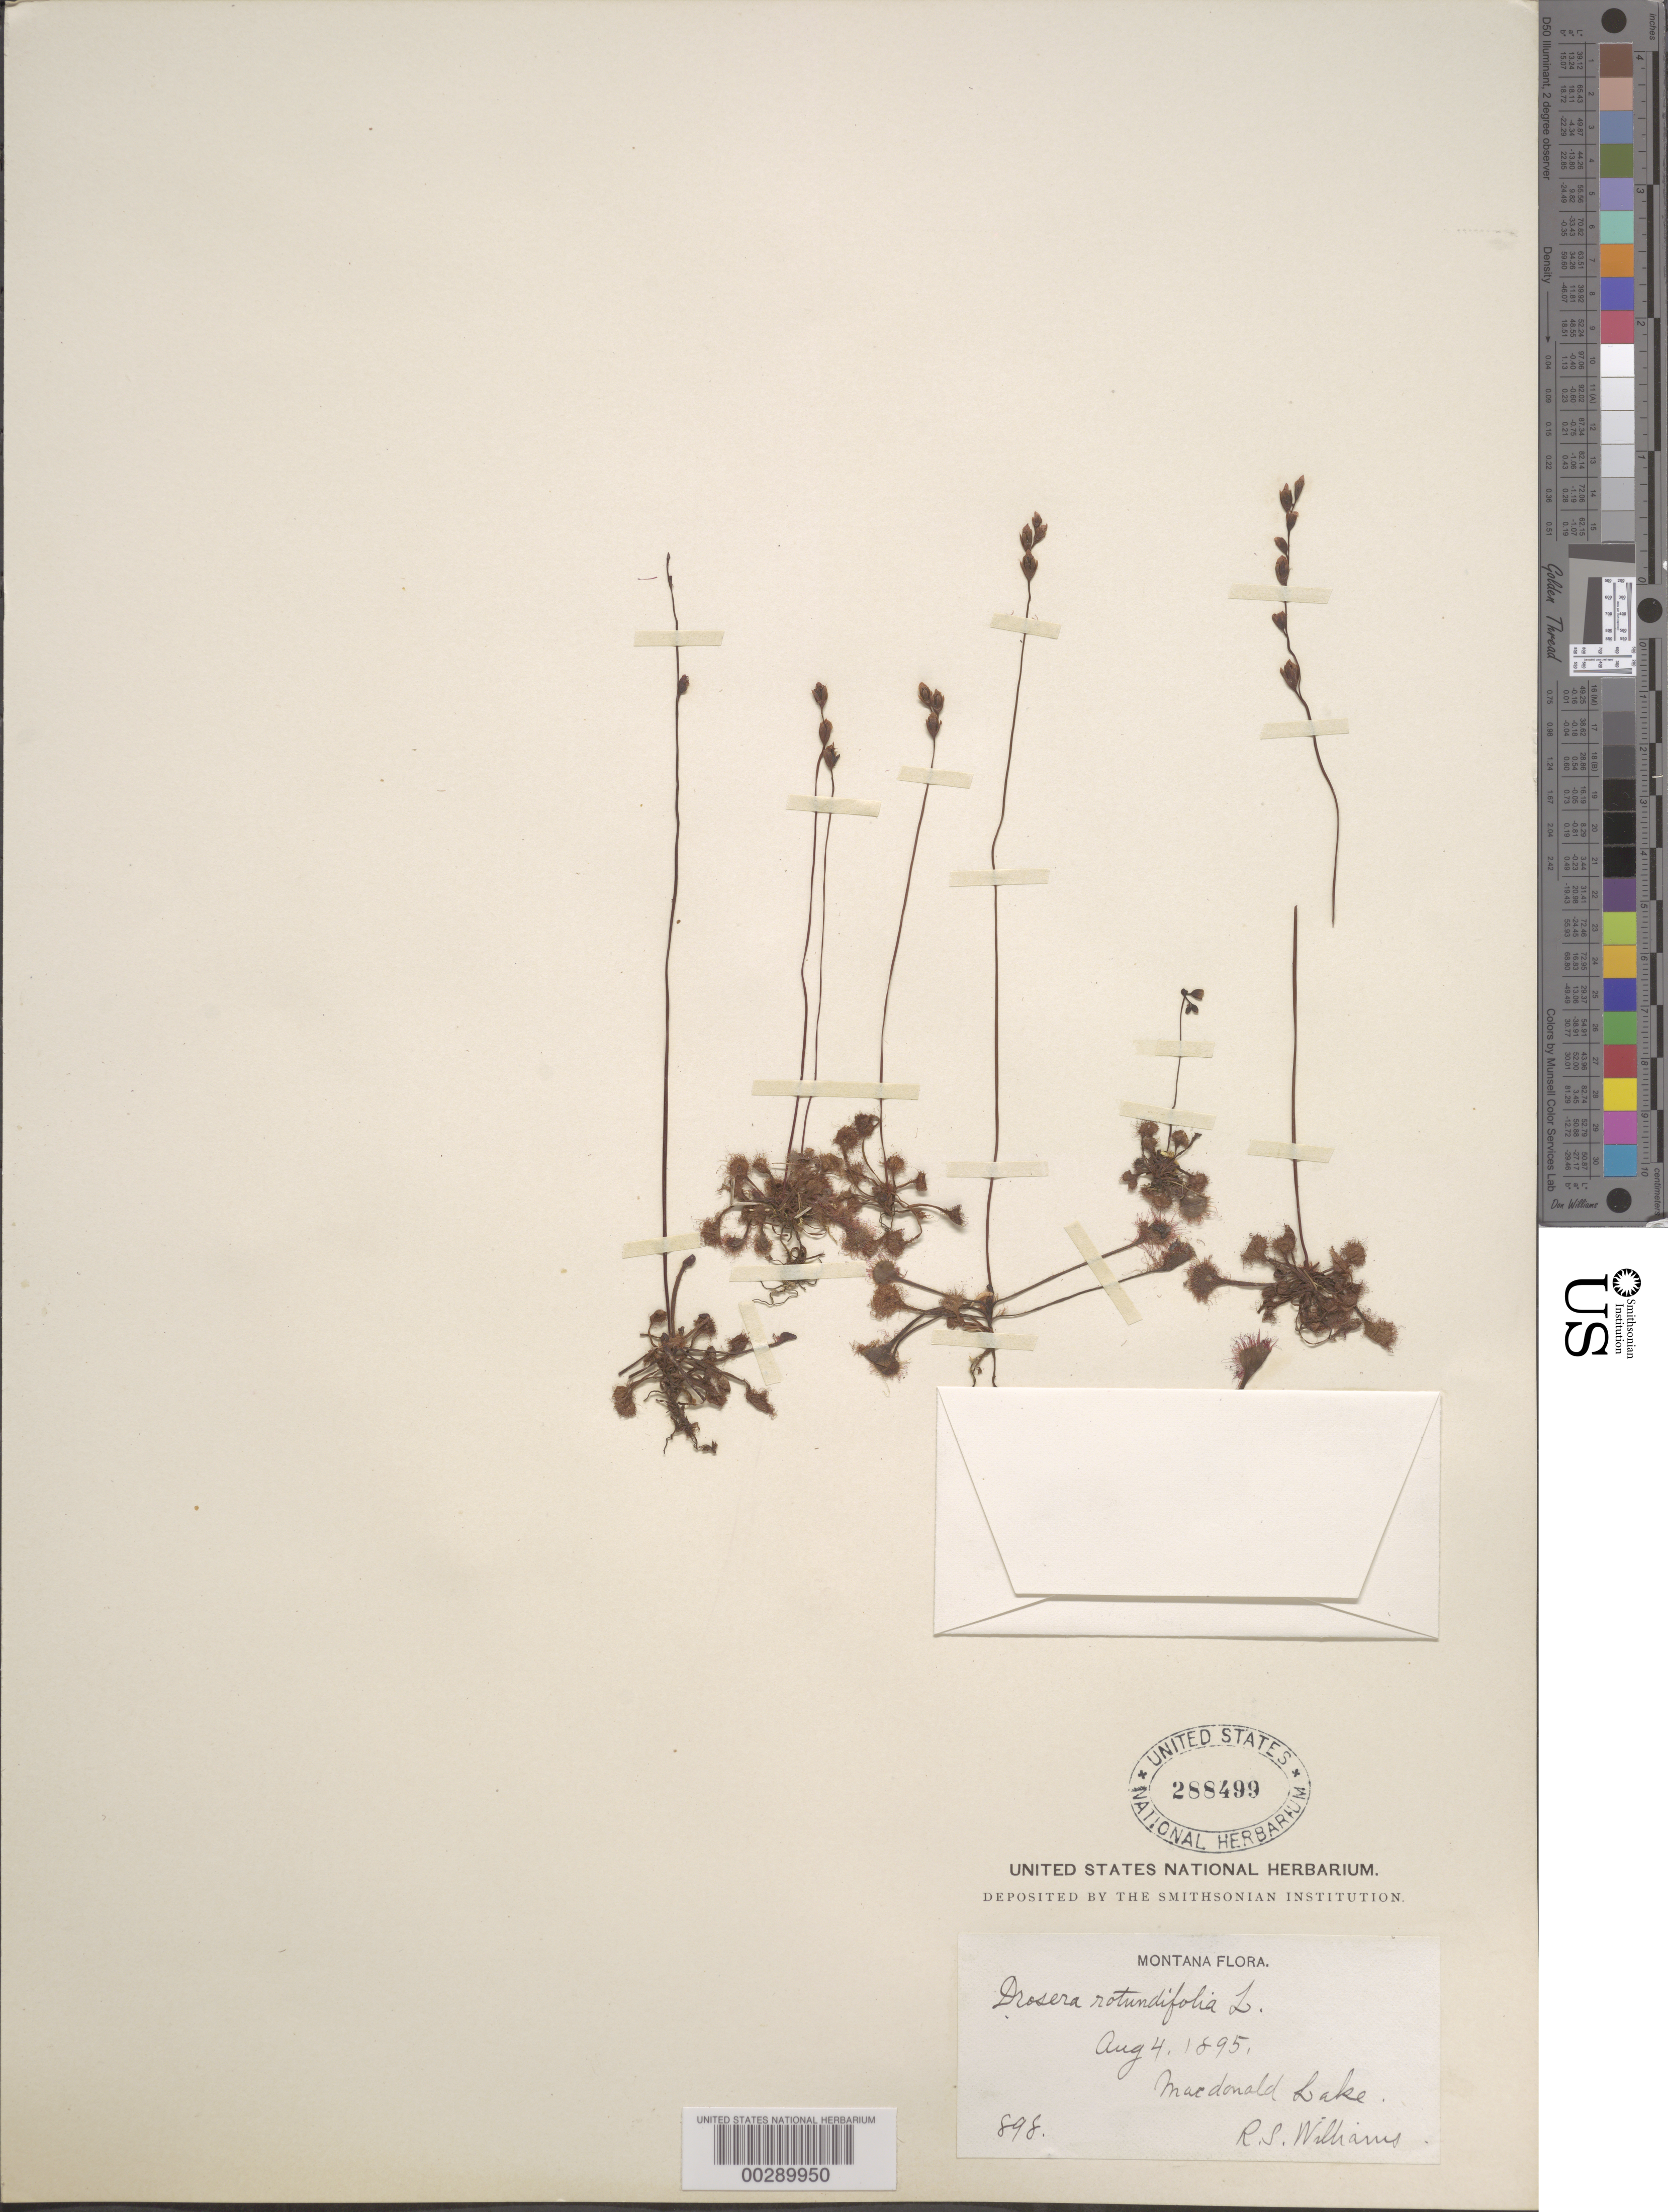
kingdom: Plantae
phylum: Tracheophyta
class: Magnoliopsida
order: Caryophyllales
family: Droseraceae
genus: Drosera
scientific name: Drosera rotundifolia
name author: L.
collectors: R. S. Williams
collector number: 898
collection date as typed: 04 Aug 1895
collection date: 1895-08-04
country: United States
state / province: Montana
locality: Macdonald lake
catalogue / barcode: US 288499